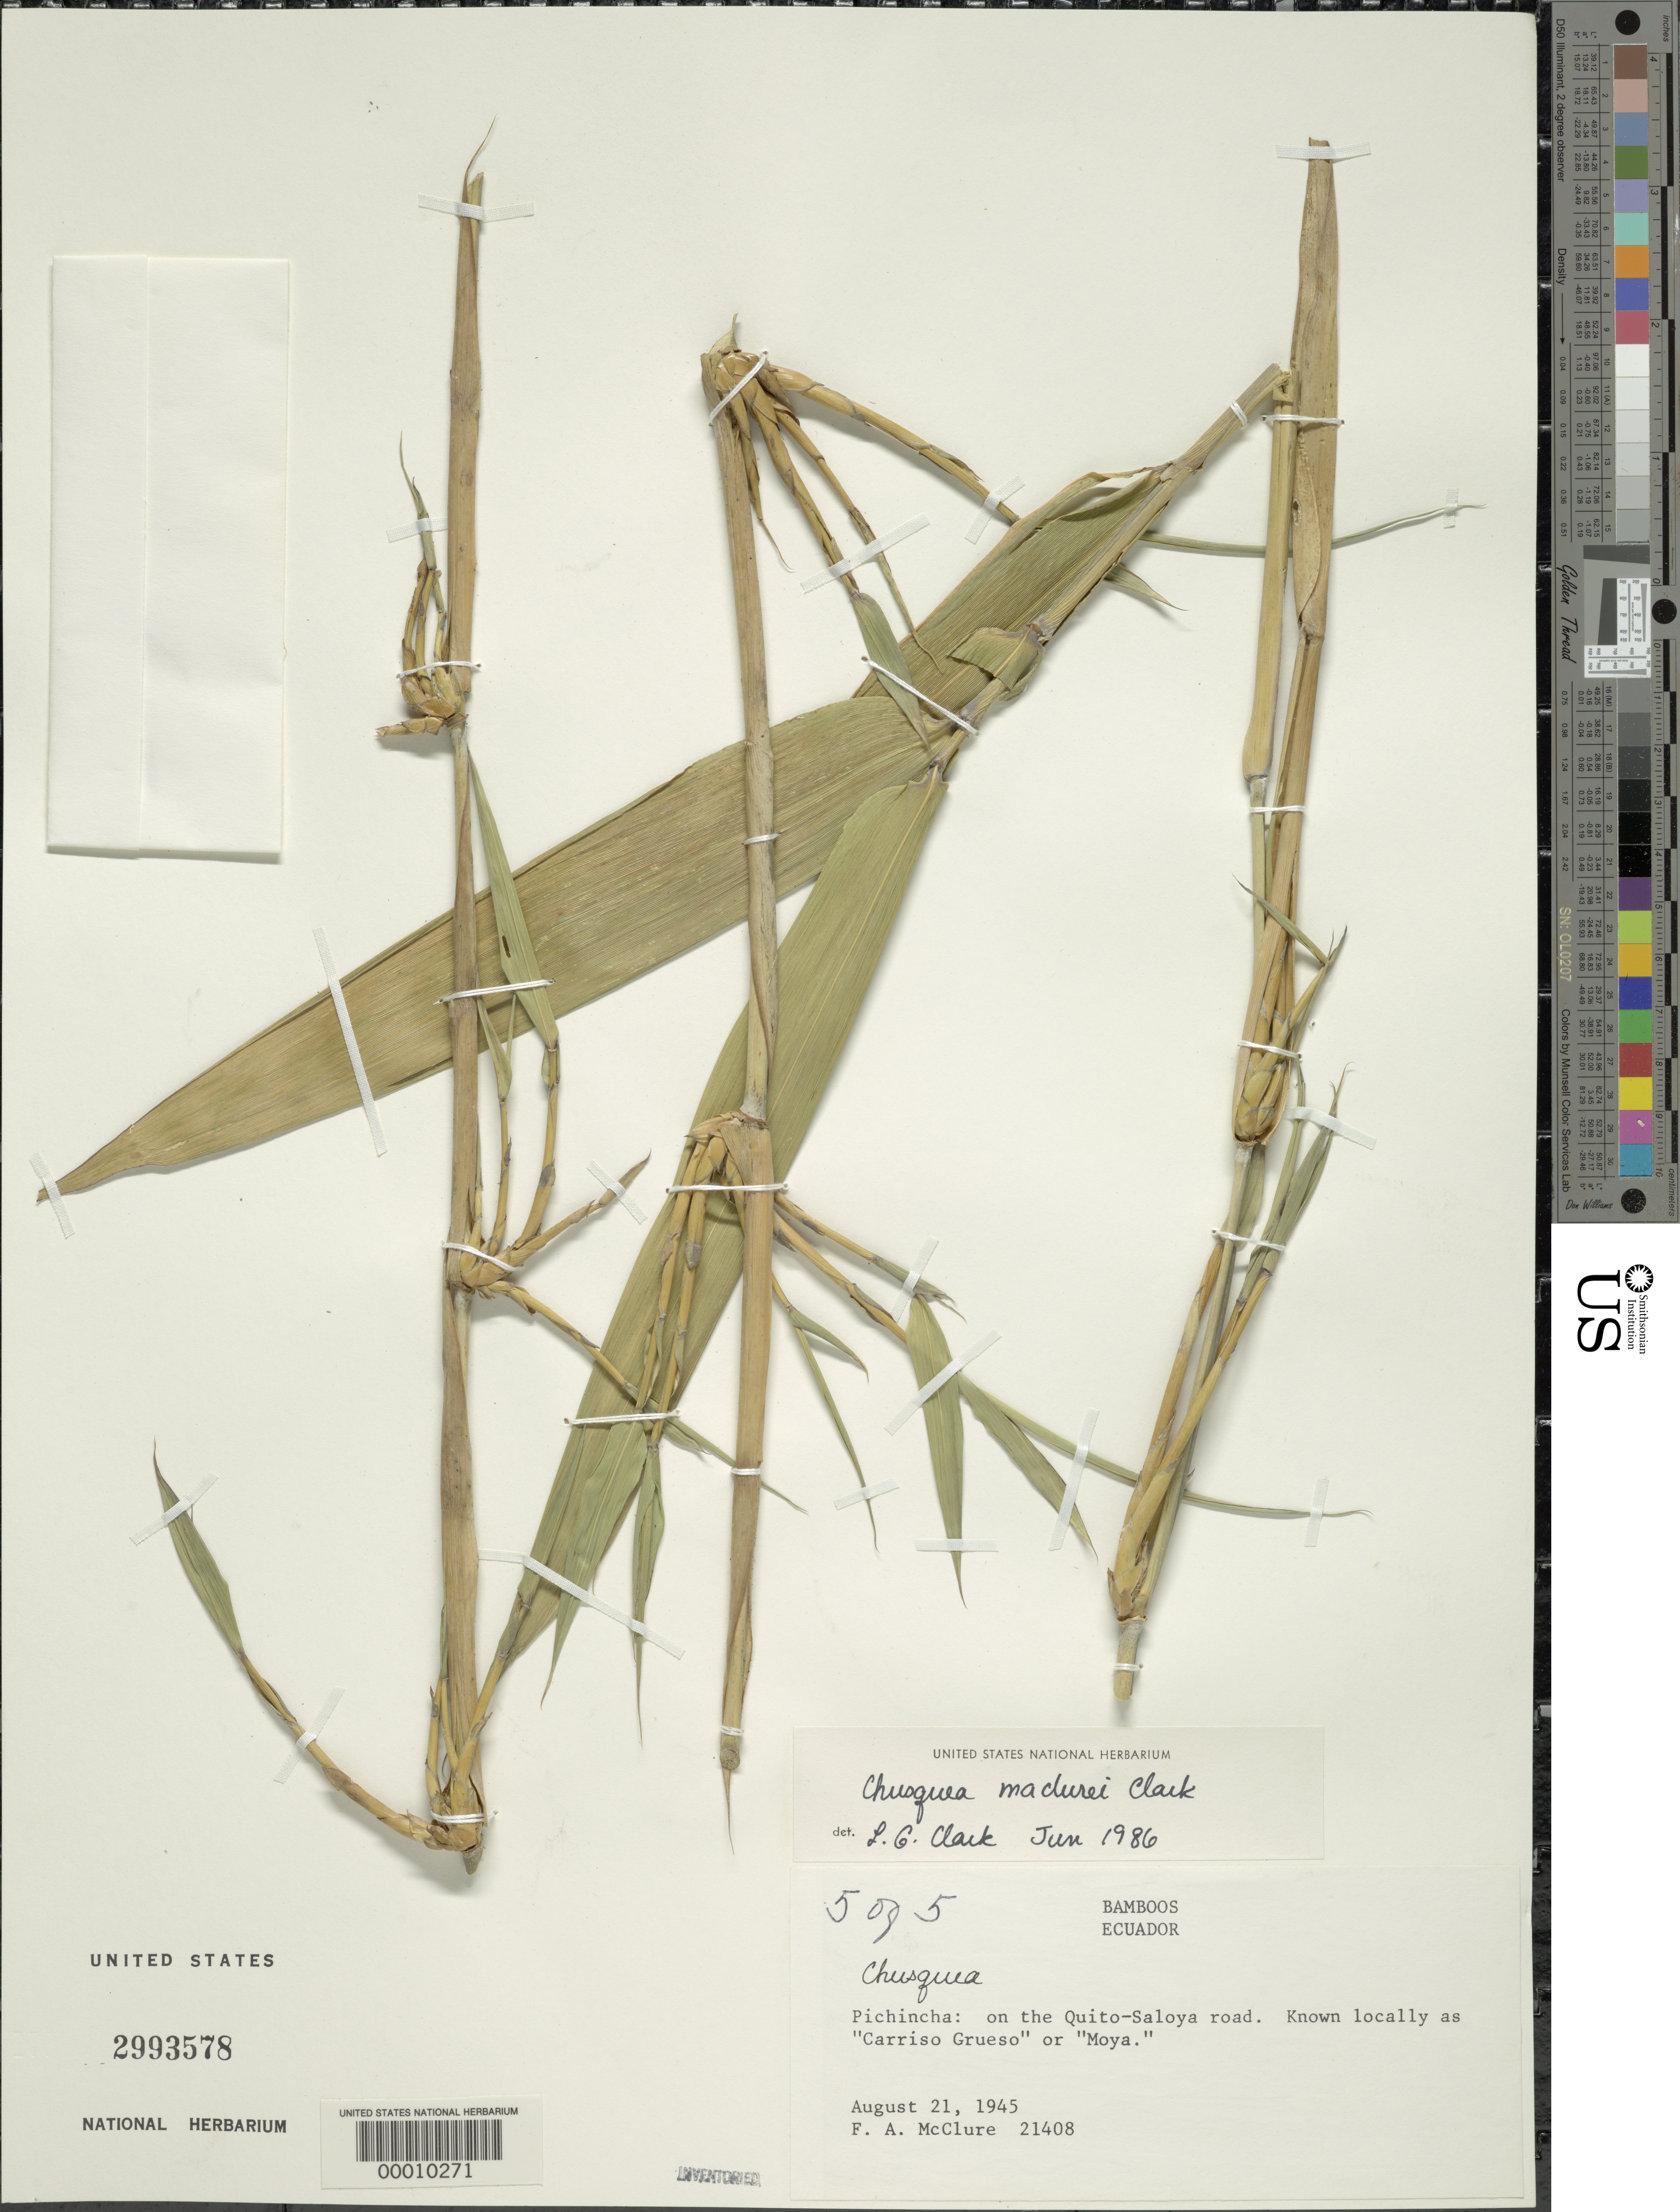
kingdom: Plantae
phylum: Tracheophyta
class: Liliopsida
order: Poales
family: Poaceae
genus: Chusquea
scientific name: Chusquea maclurei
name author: L.G. Clark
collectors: F. A. McClure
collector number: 21408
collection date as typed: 21 Aug 1945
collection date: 1945-08-21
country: Ecuador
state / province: Pichincha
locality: Quito-saloya road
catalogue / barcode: US 2993578